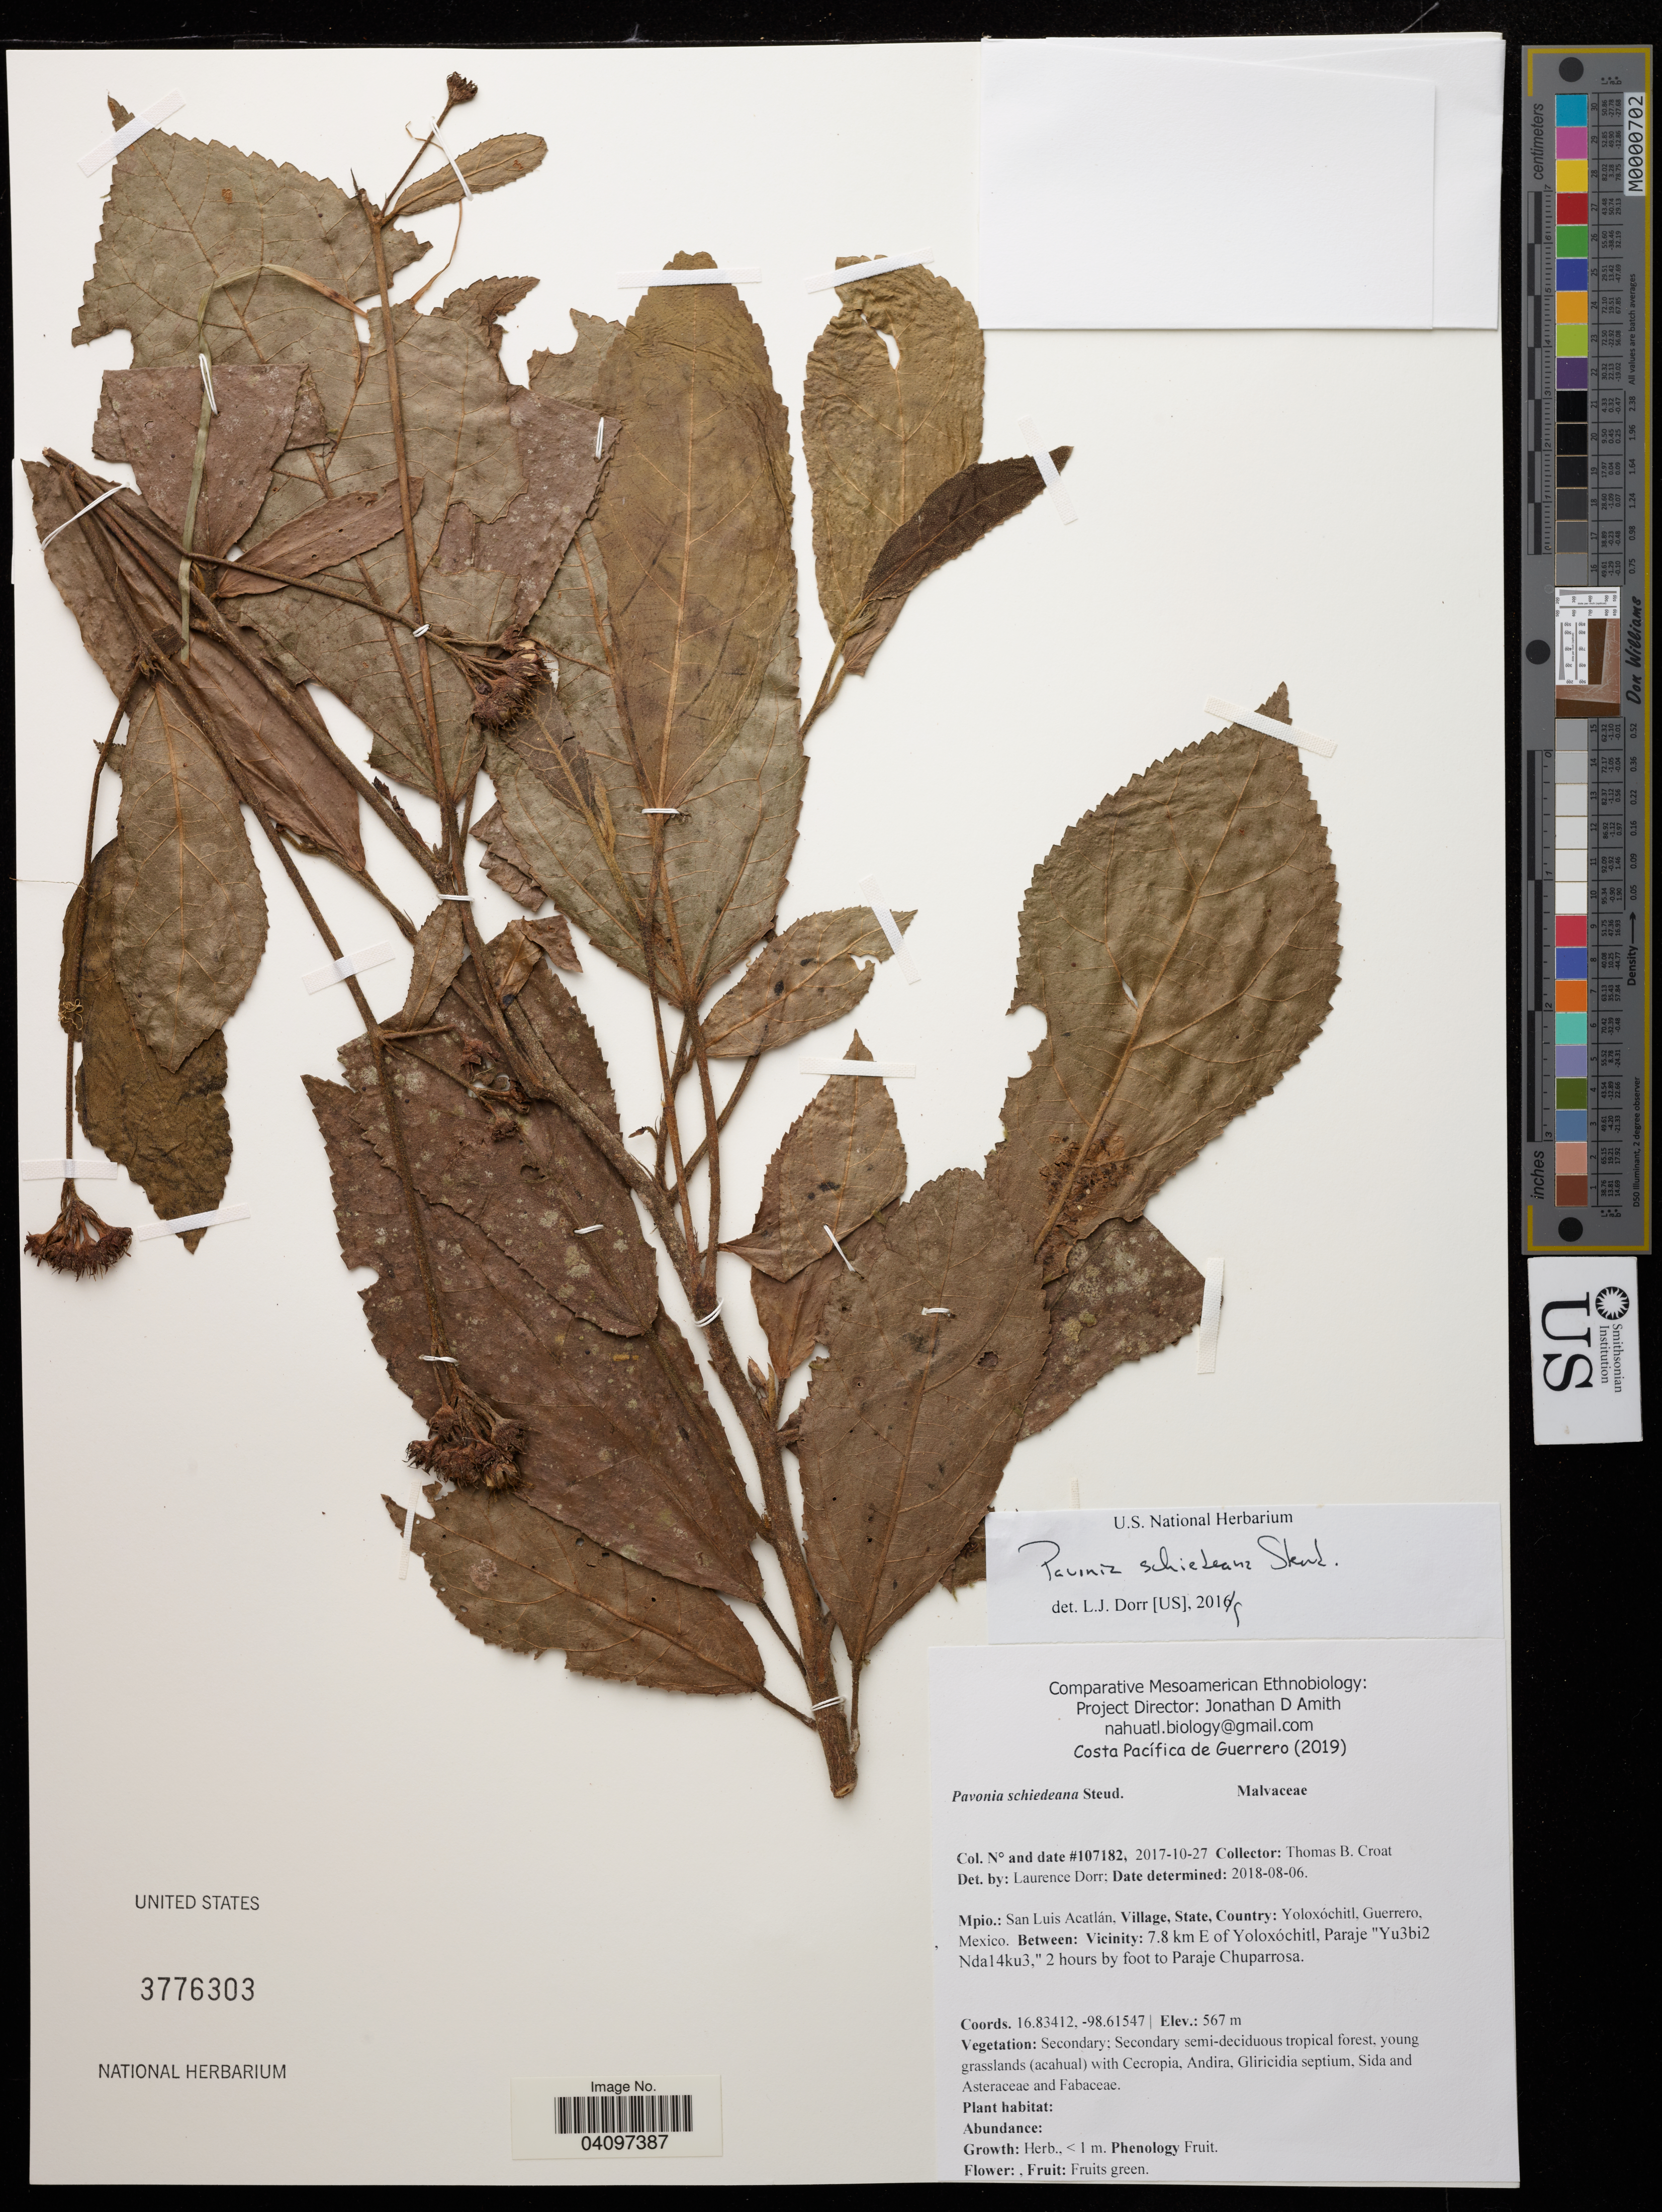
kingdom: Plantae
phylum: Tracheophyta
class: Magnoliopsida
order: Malvales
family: Malvaceae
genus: Pavonia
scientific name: Pavonia schiedeana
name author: Steud.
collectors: T. B. Croat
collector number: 107182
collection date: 2017-10-27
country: Mexico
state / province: Guerrero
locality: Mpio.: San Luis Acatlán. Yoloxóchitl. Vicinity: 7.8 km E of Yoloxóchitl, Paraje "Yu3bi2 Nda14ku3," 2 hours by foot to Paraje Chuparrosa.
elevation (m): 567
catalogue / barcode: US 3776303